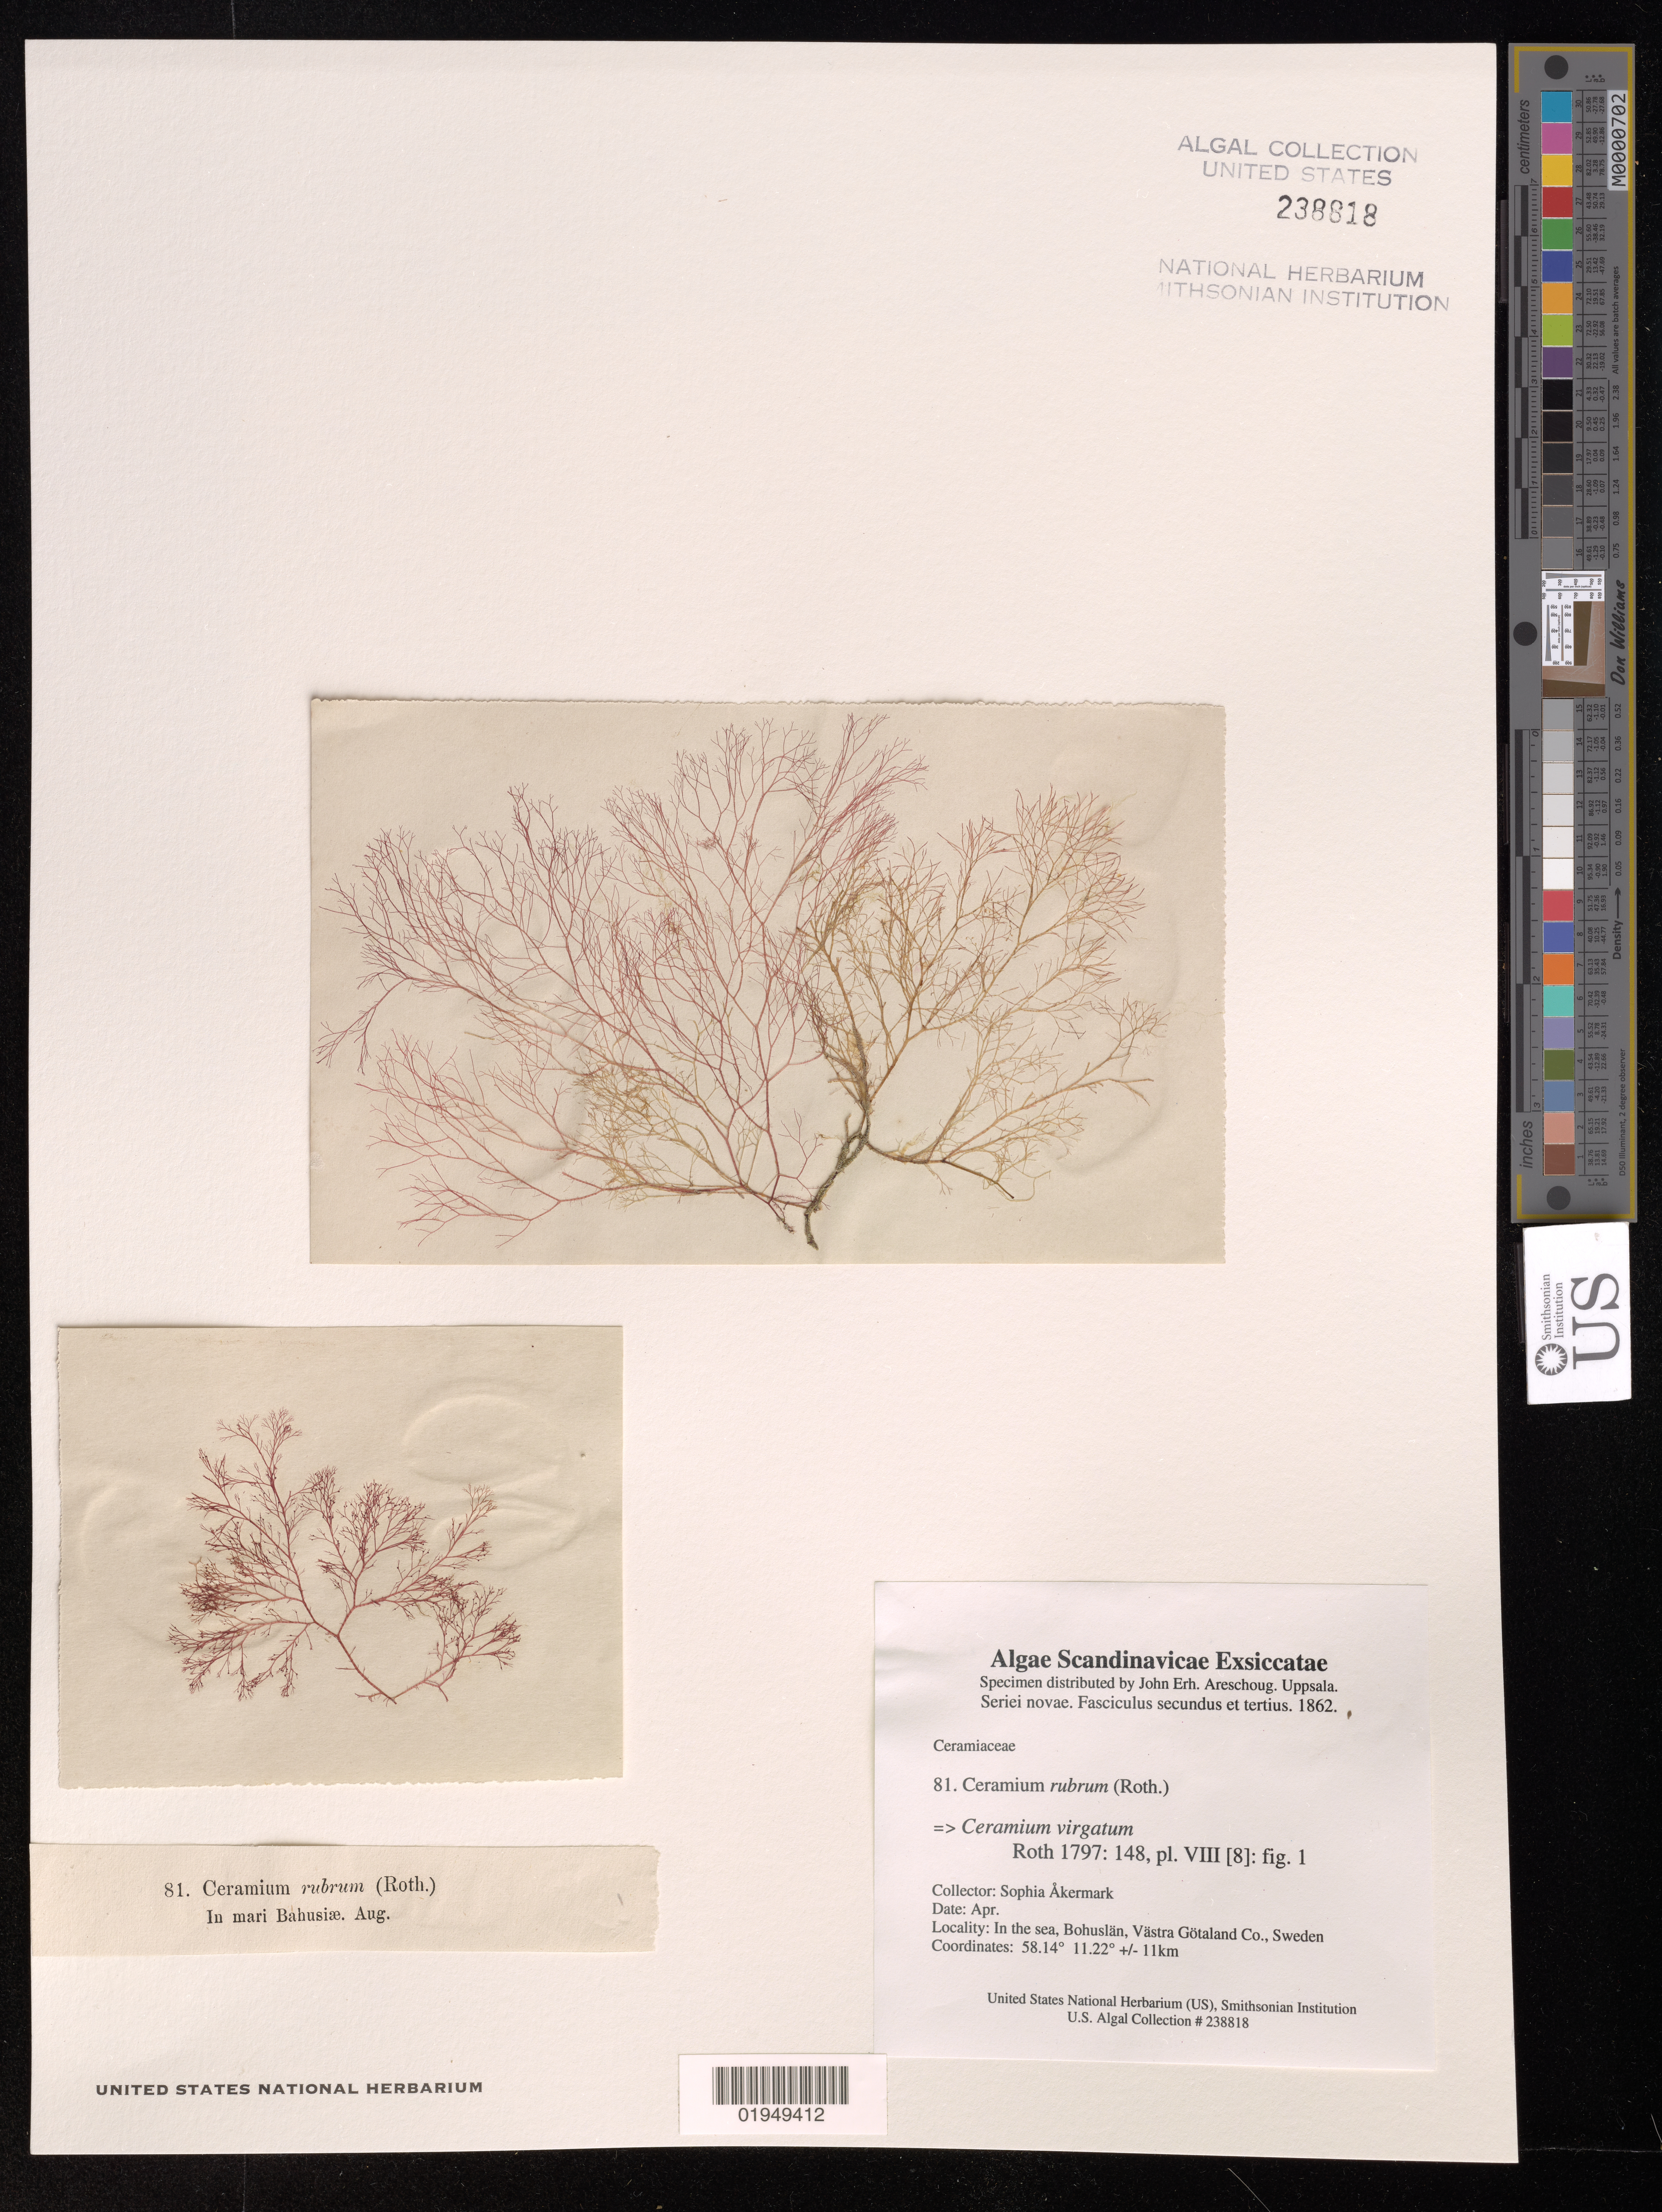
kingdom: Plantae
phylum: Rhodophyta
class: Florideophyceae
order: Ceramiales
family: Ceramiaceae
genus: Ceramium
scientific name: Ceramium rubrum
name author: C. Agardh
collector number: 81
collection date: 1862-04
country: Sweden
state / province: Västra Götaland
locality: In sea, Bohuslan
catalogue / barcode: US 238818